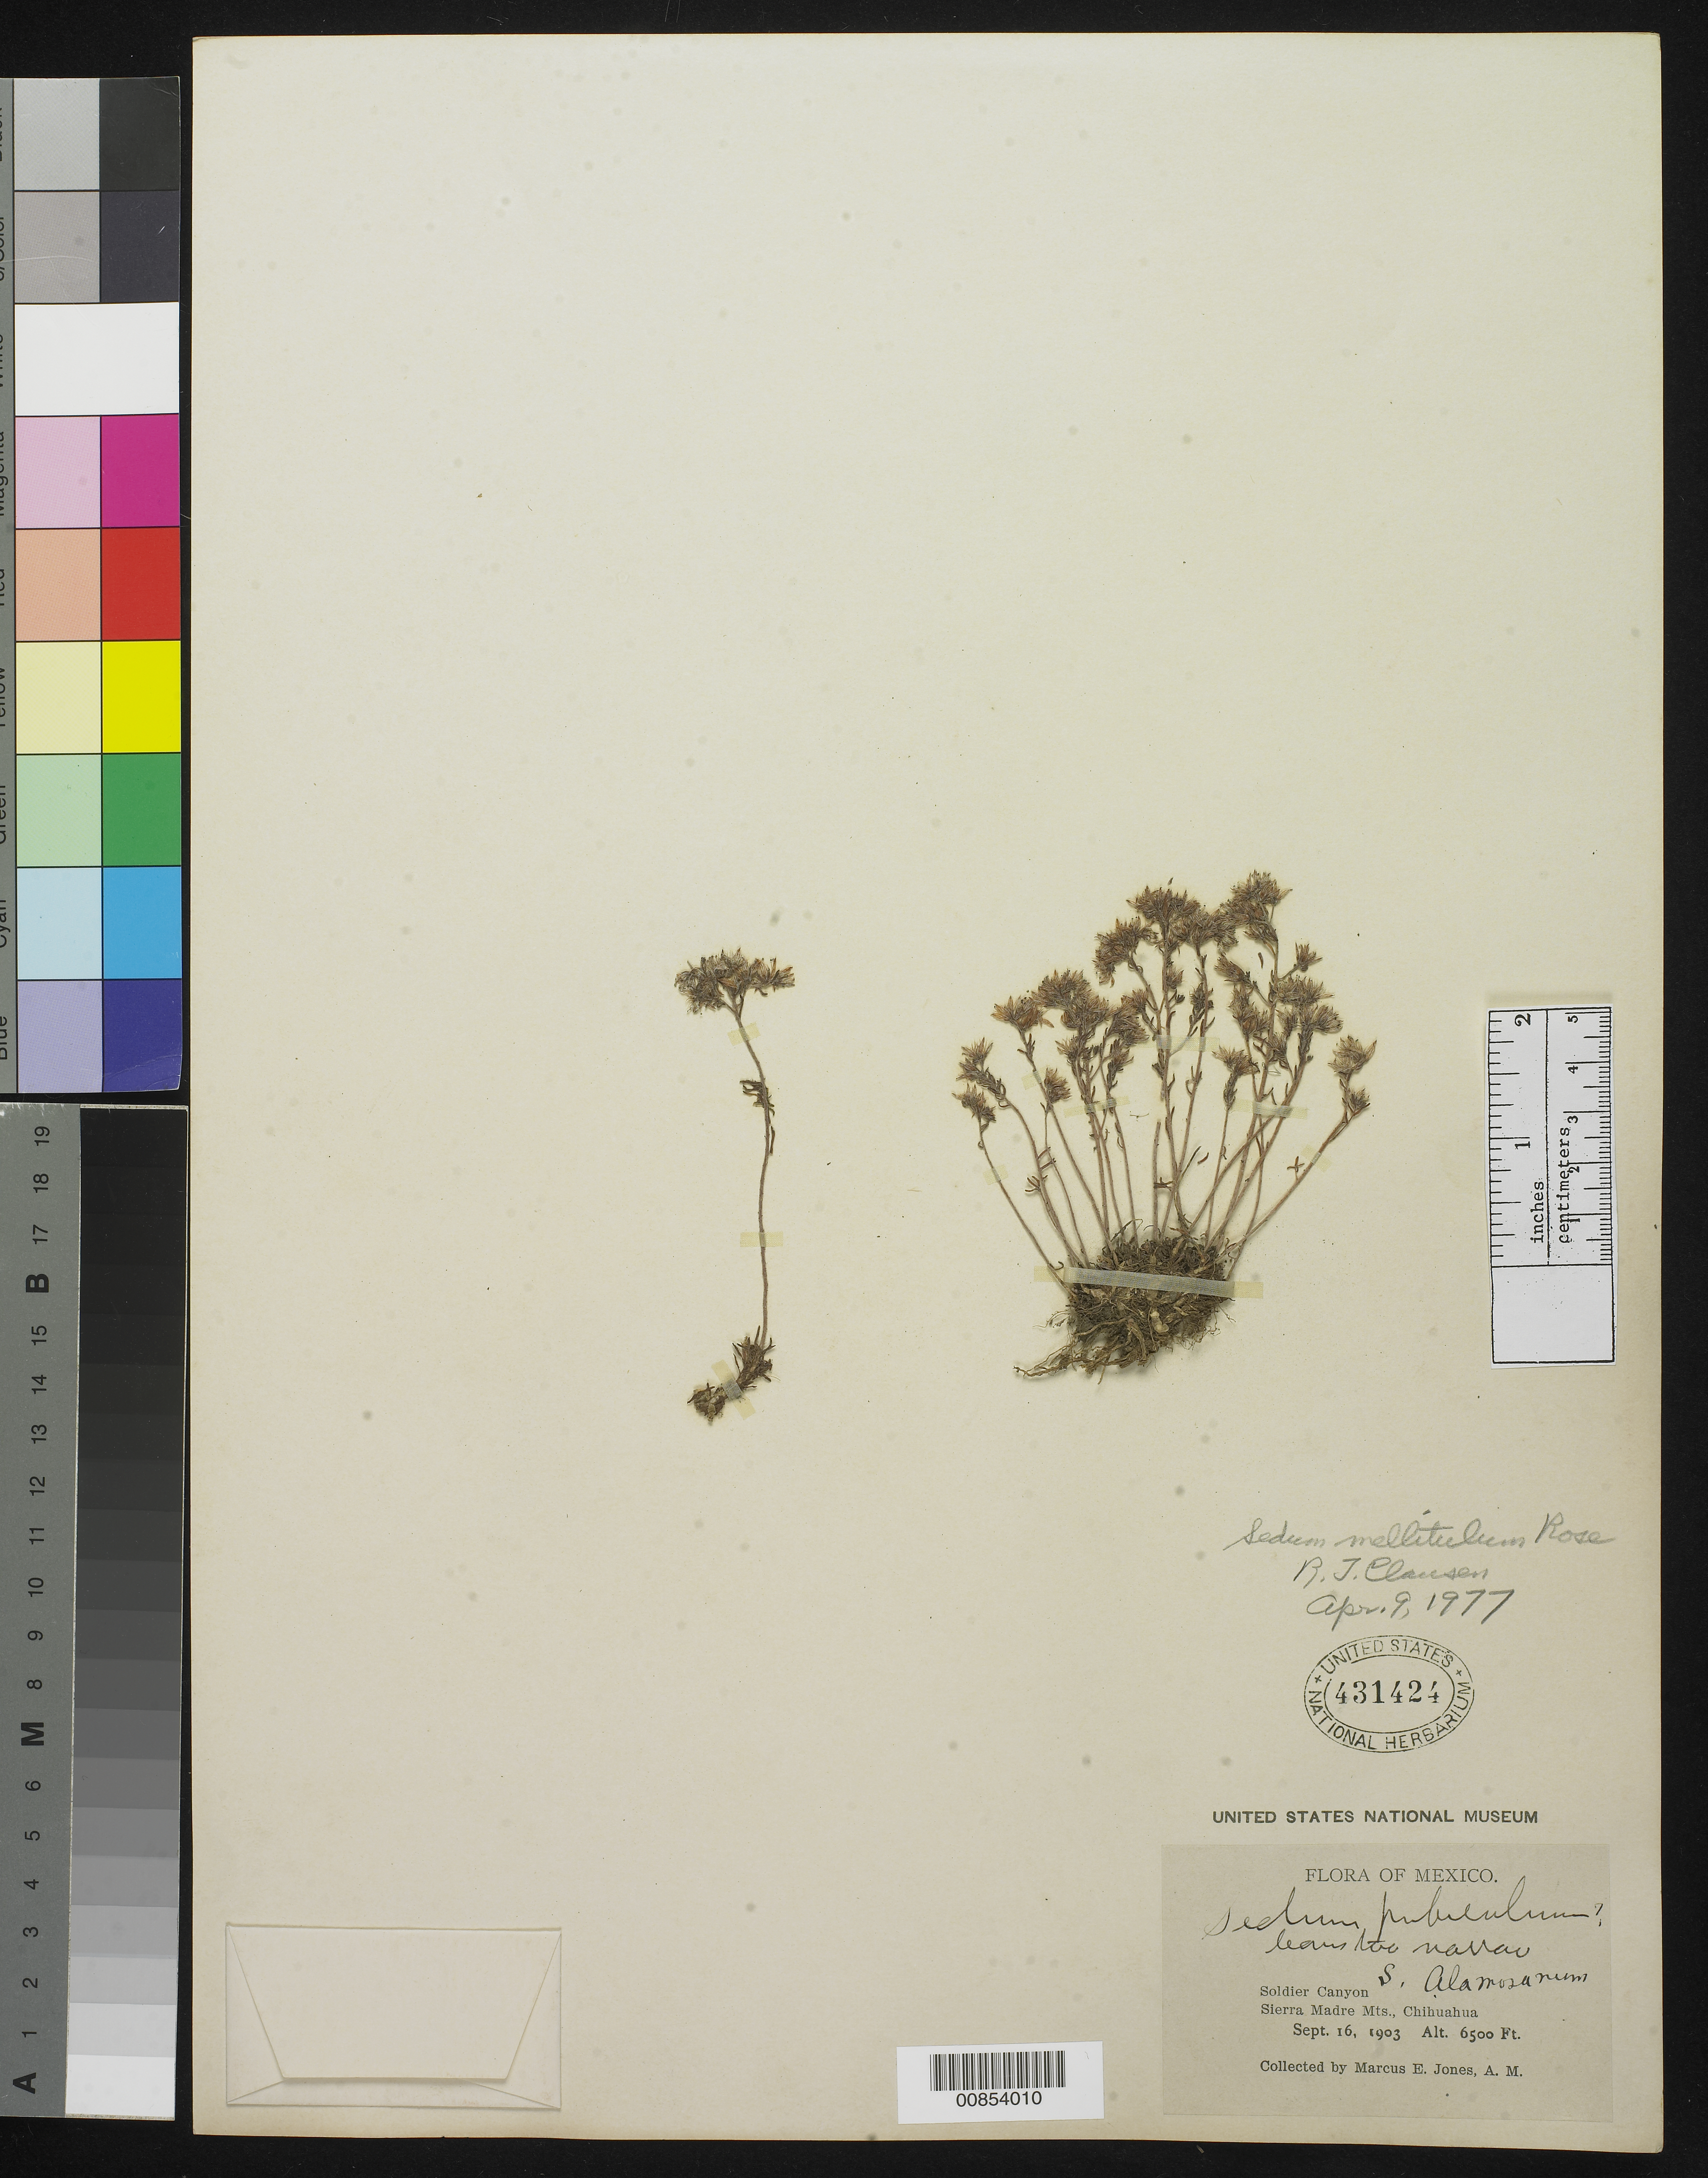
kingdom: Plantae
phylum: Tracheophyta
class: Magnoliopsida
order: Saxifragales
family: Crassulaceae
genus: Sedum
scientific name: Sedum mellitulum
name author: Rose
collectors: M. E. Jones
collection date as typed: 16 Sep 1903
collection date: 1903-09-16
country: Mexico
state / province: Chihuahua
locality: Soldier Canyon. Sierra Madre Mts., Chihuahua.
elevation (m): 1981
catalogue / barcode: US 431424